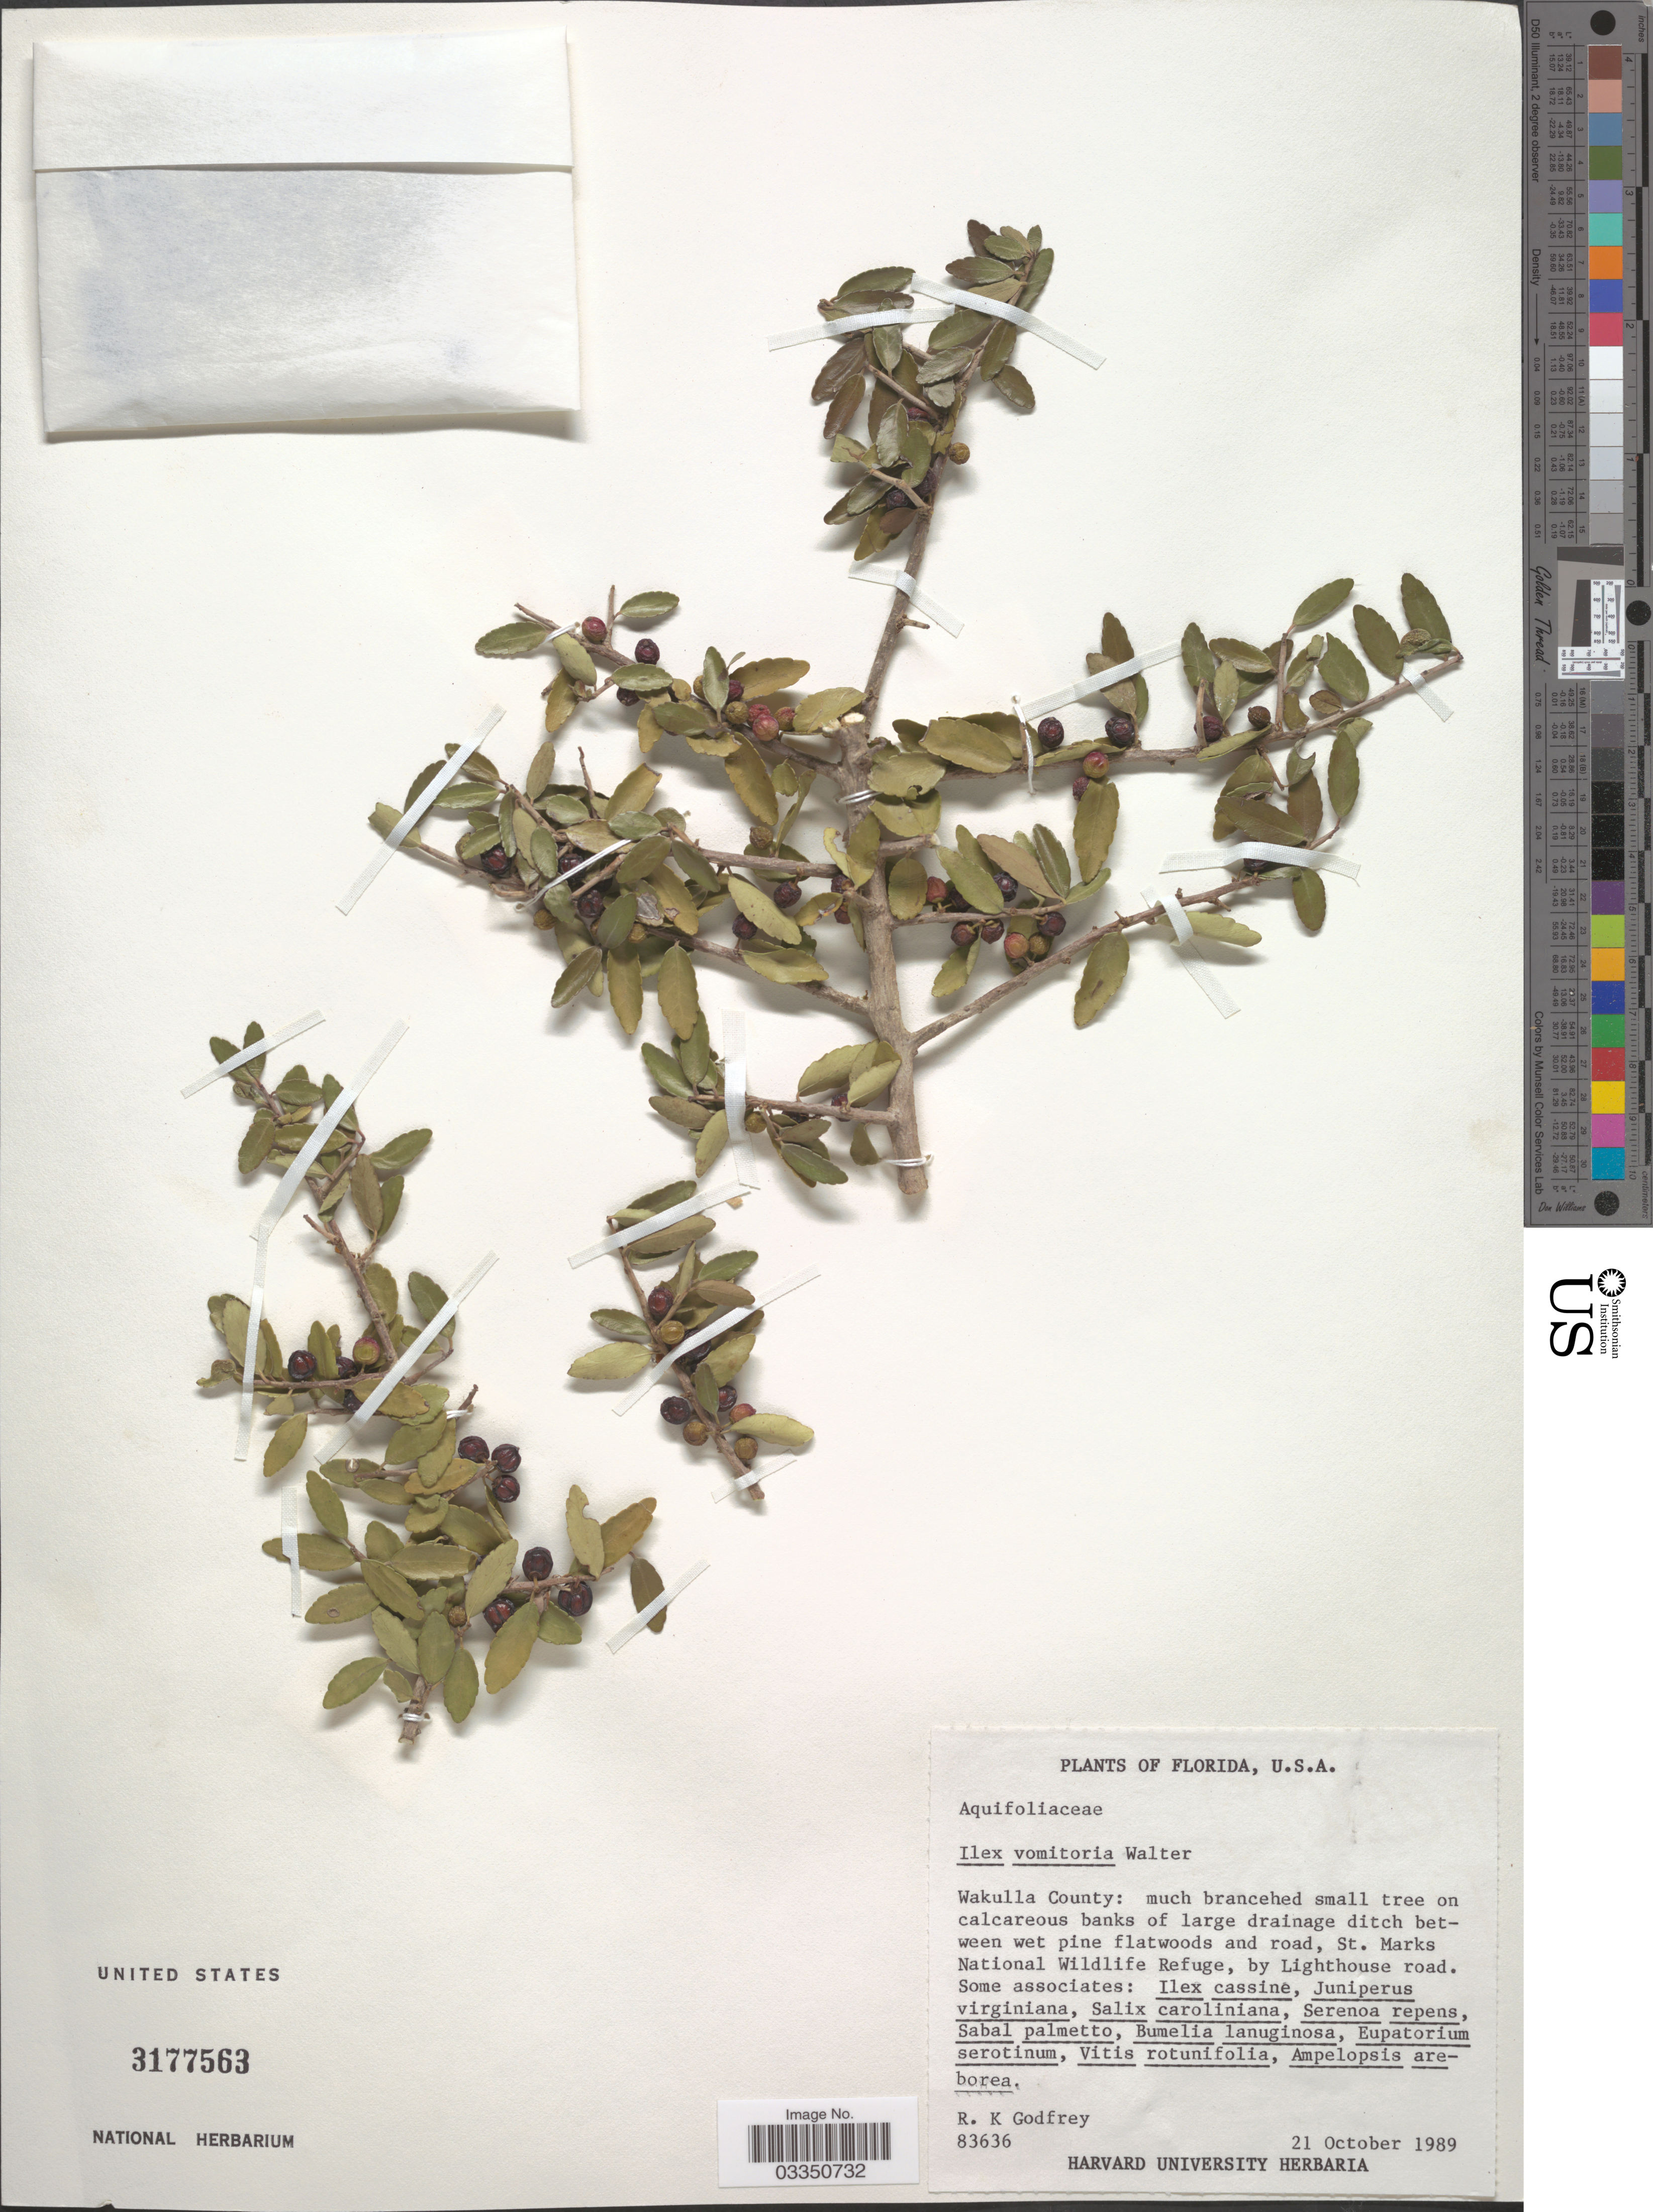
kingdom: Plantae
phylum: Tracheophyta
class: Magnoliopsida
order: Aquifoliales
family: Aquifoliaceae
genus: Ilex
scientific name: Ilex vomitoria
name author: Aiton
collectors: R. K. Godfrey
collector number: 83636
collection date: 1989-10-21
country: United States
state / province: Florida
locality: Wakulla County: St. Marks National Wildlife Refuge, by Lighthouse road.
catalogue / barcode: US 3177563